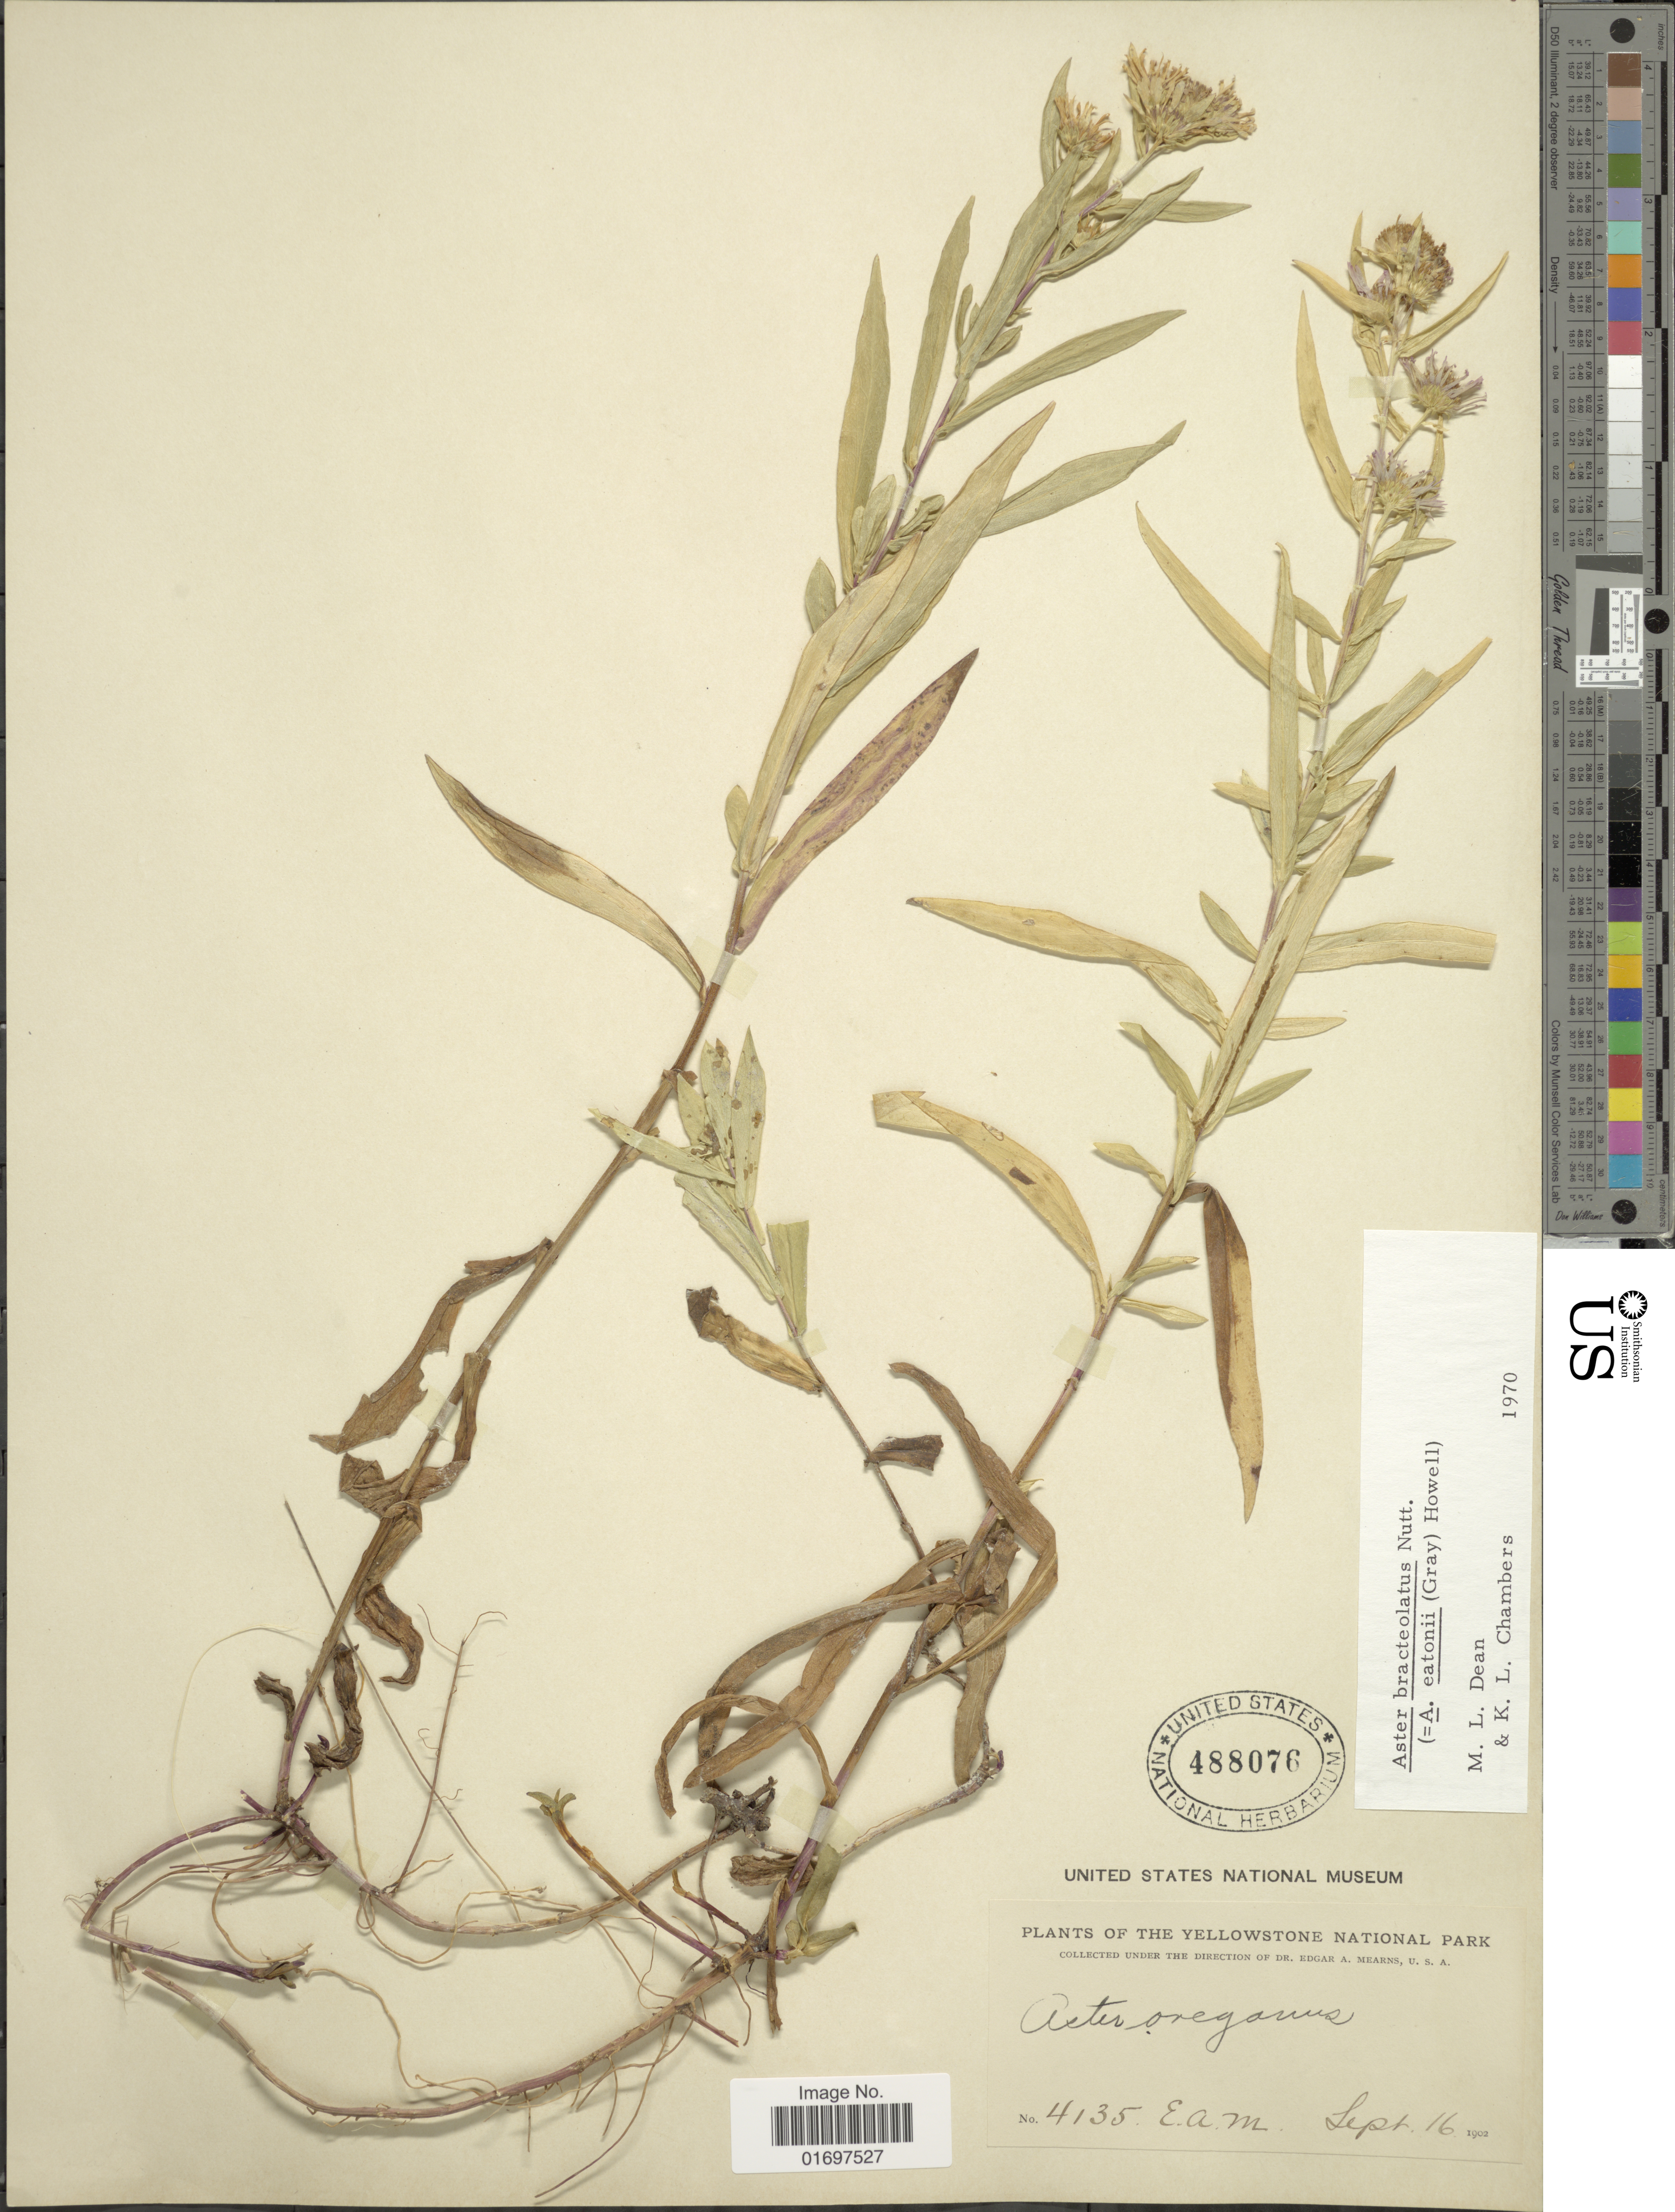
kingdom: Plantae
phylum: Tracheophyta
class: Magnoliopsida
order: Asterales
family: Asteraceae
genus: Symphyotrichum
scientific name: Symphyotrichum bracteolatum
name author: (Nutt.) G.L. Nesom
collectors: E. A. Mearns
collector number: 4135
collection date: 1902-09-16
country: United States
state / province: Wyoming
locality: Yellowstone National Park.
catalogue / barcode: US 488076